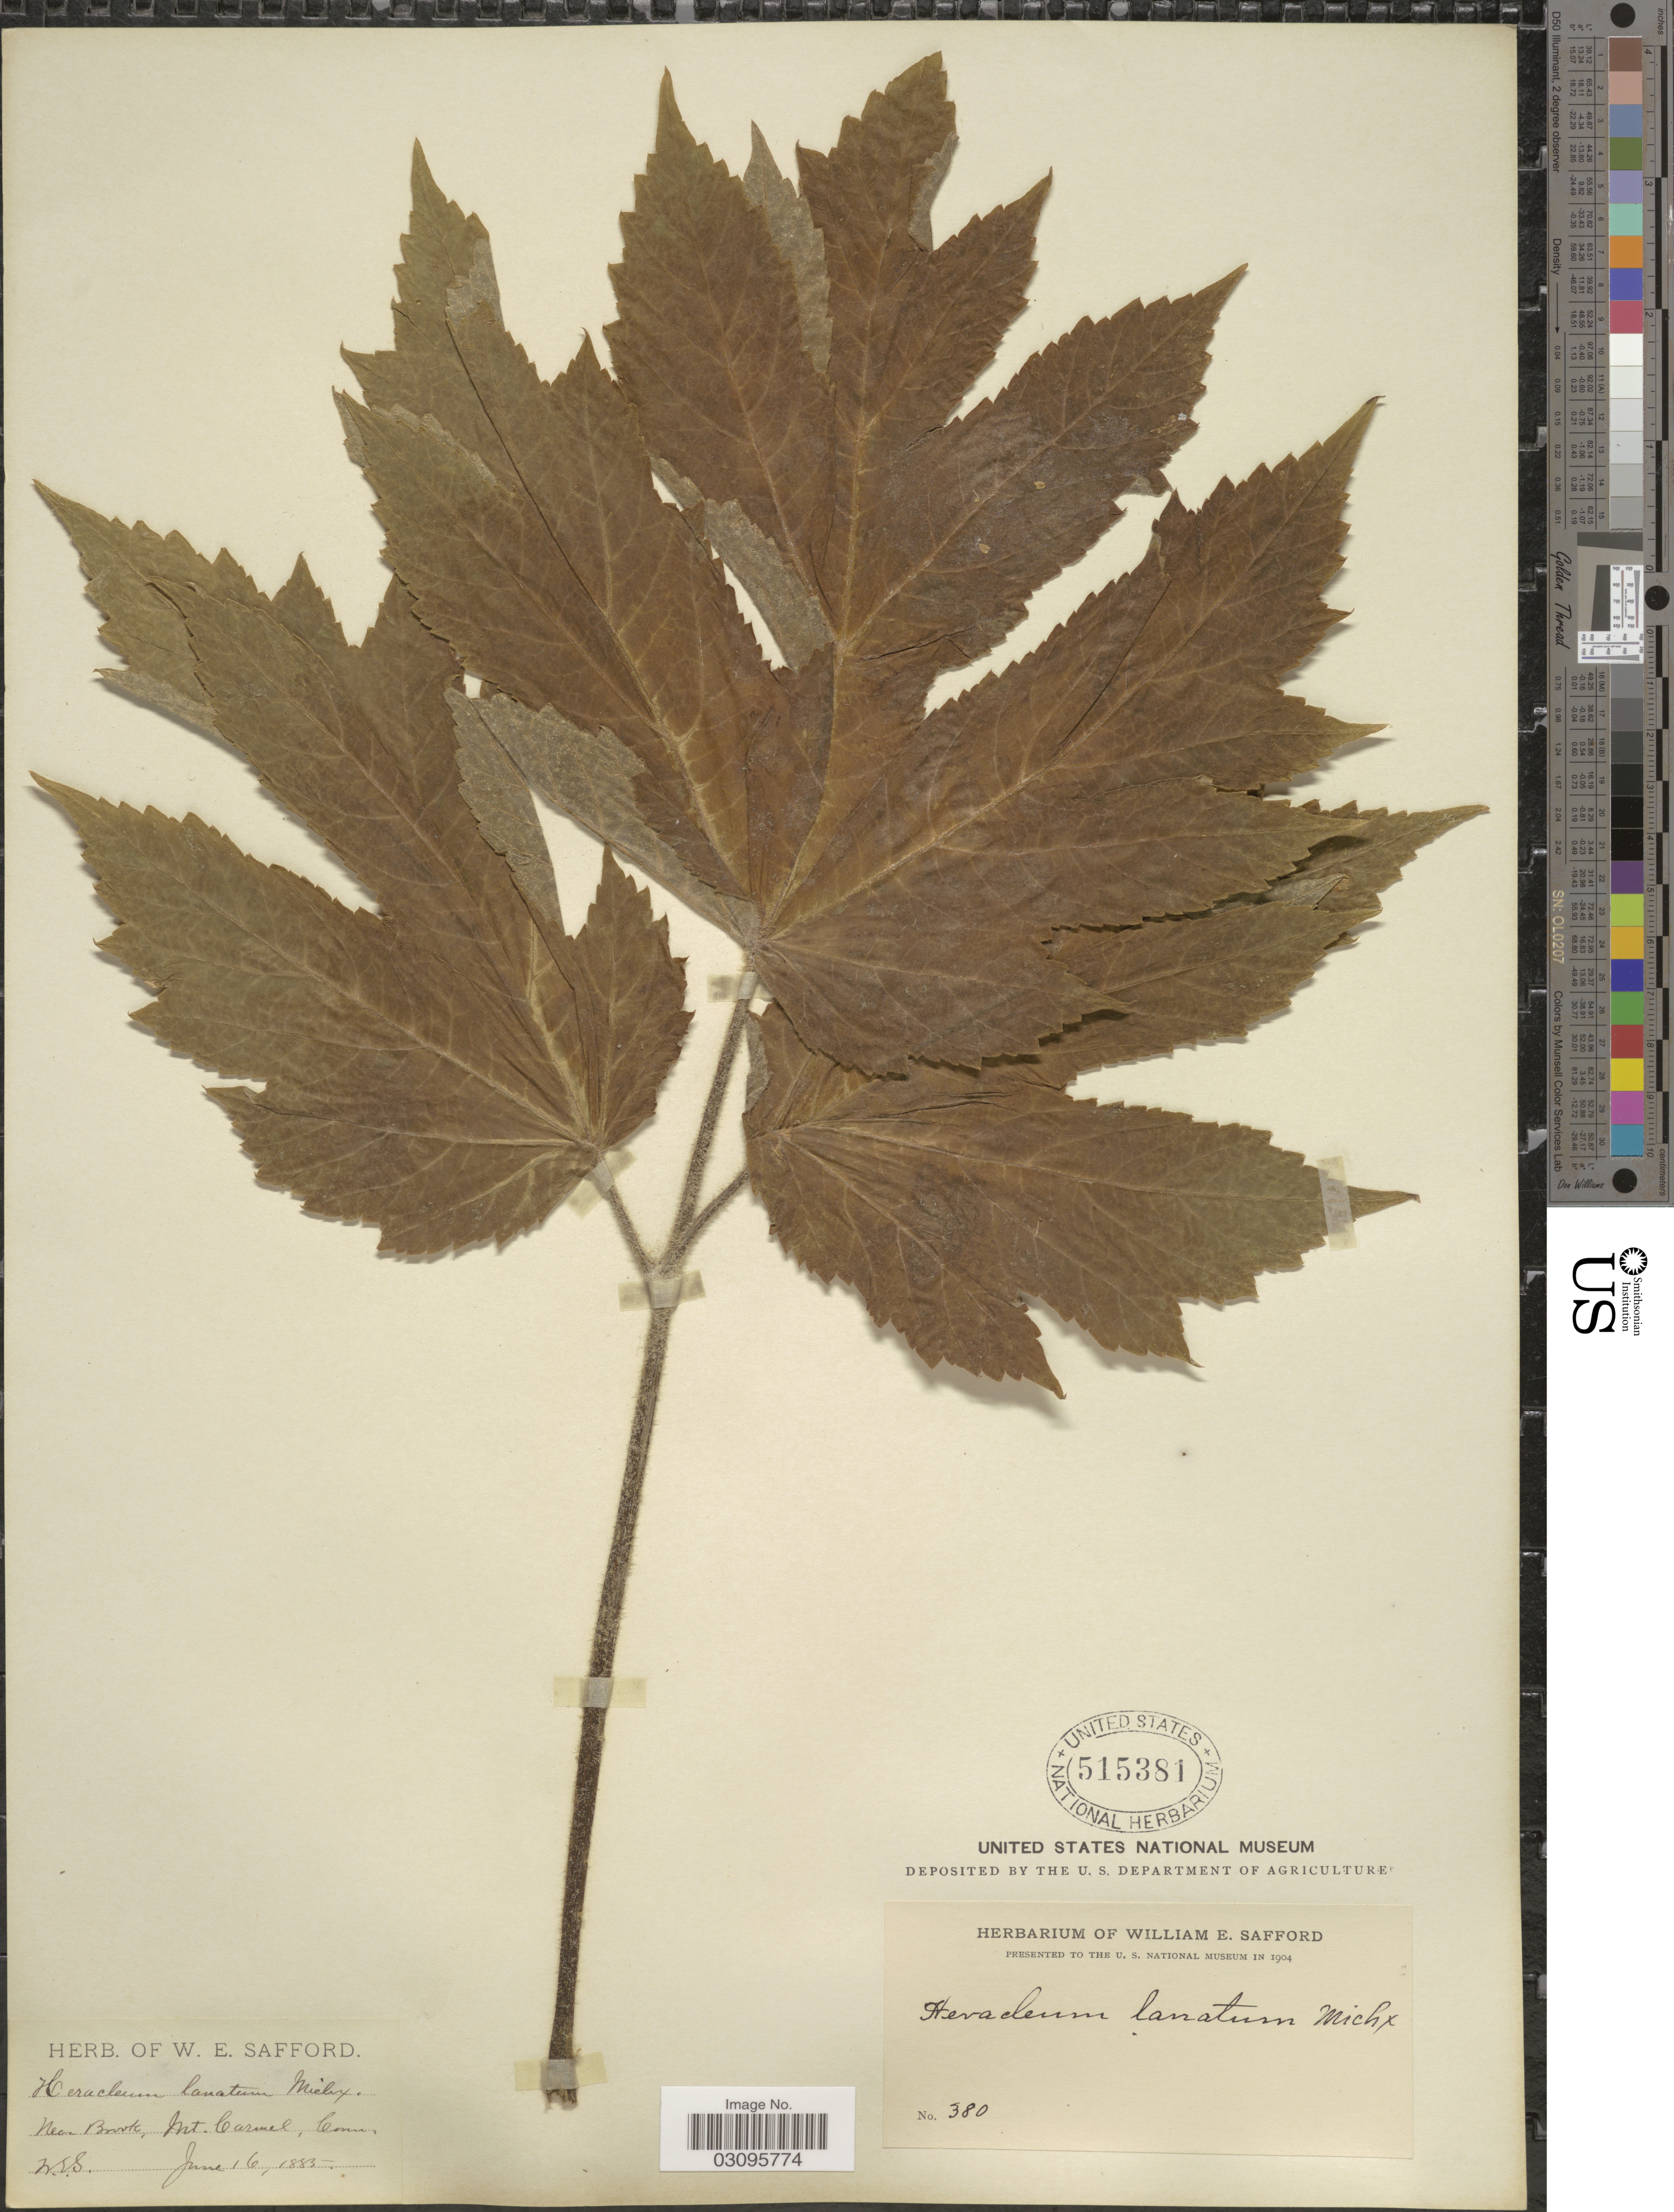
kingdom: Plantae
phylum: Tracheophyta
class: Magnoliopsida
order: Apiales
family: Apiaceae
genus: Heracleum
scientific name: Heracleum lanatum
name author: Michx.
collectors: W. E. Safford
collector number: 380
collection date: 1885-06-16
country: United States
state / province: Connecticut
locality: Near Brook, Mt. Carmel, Conn.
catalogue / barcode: US 515381